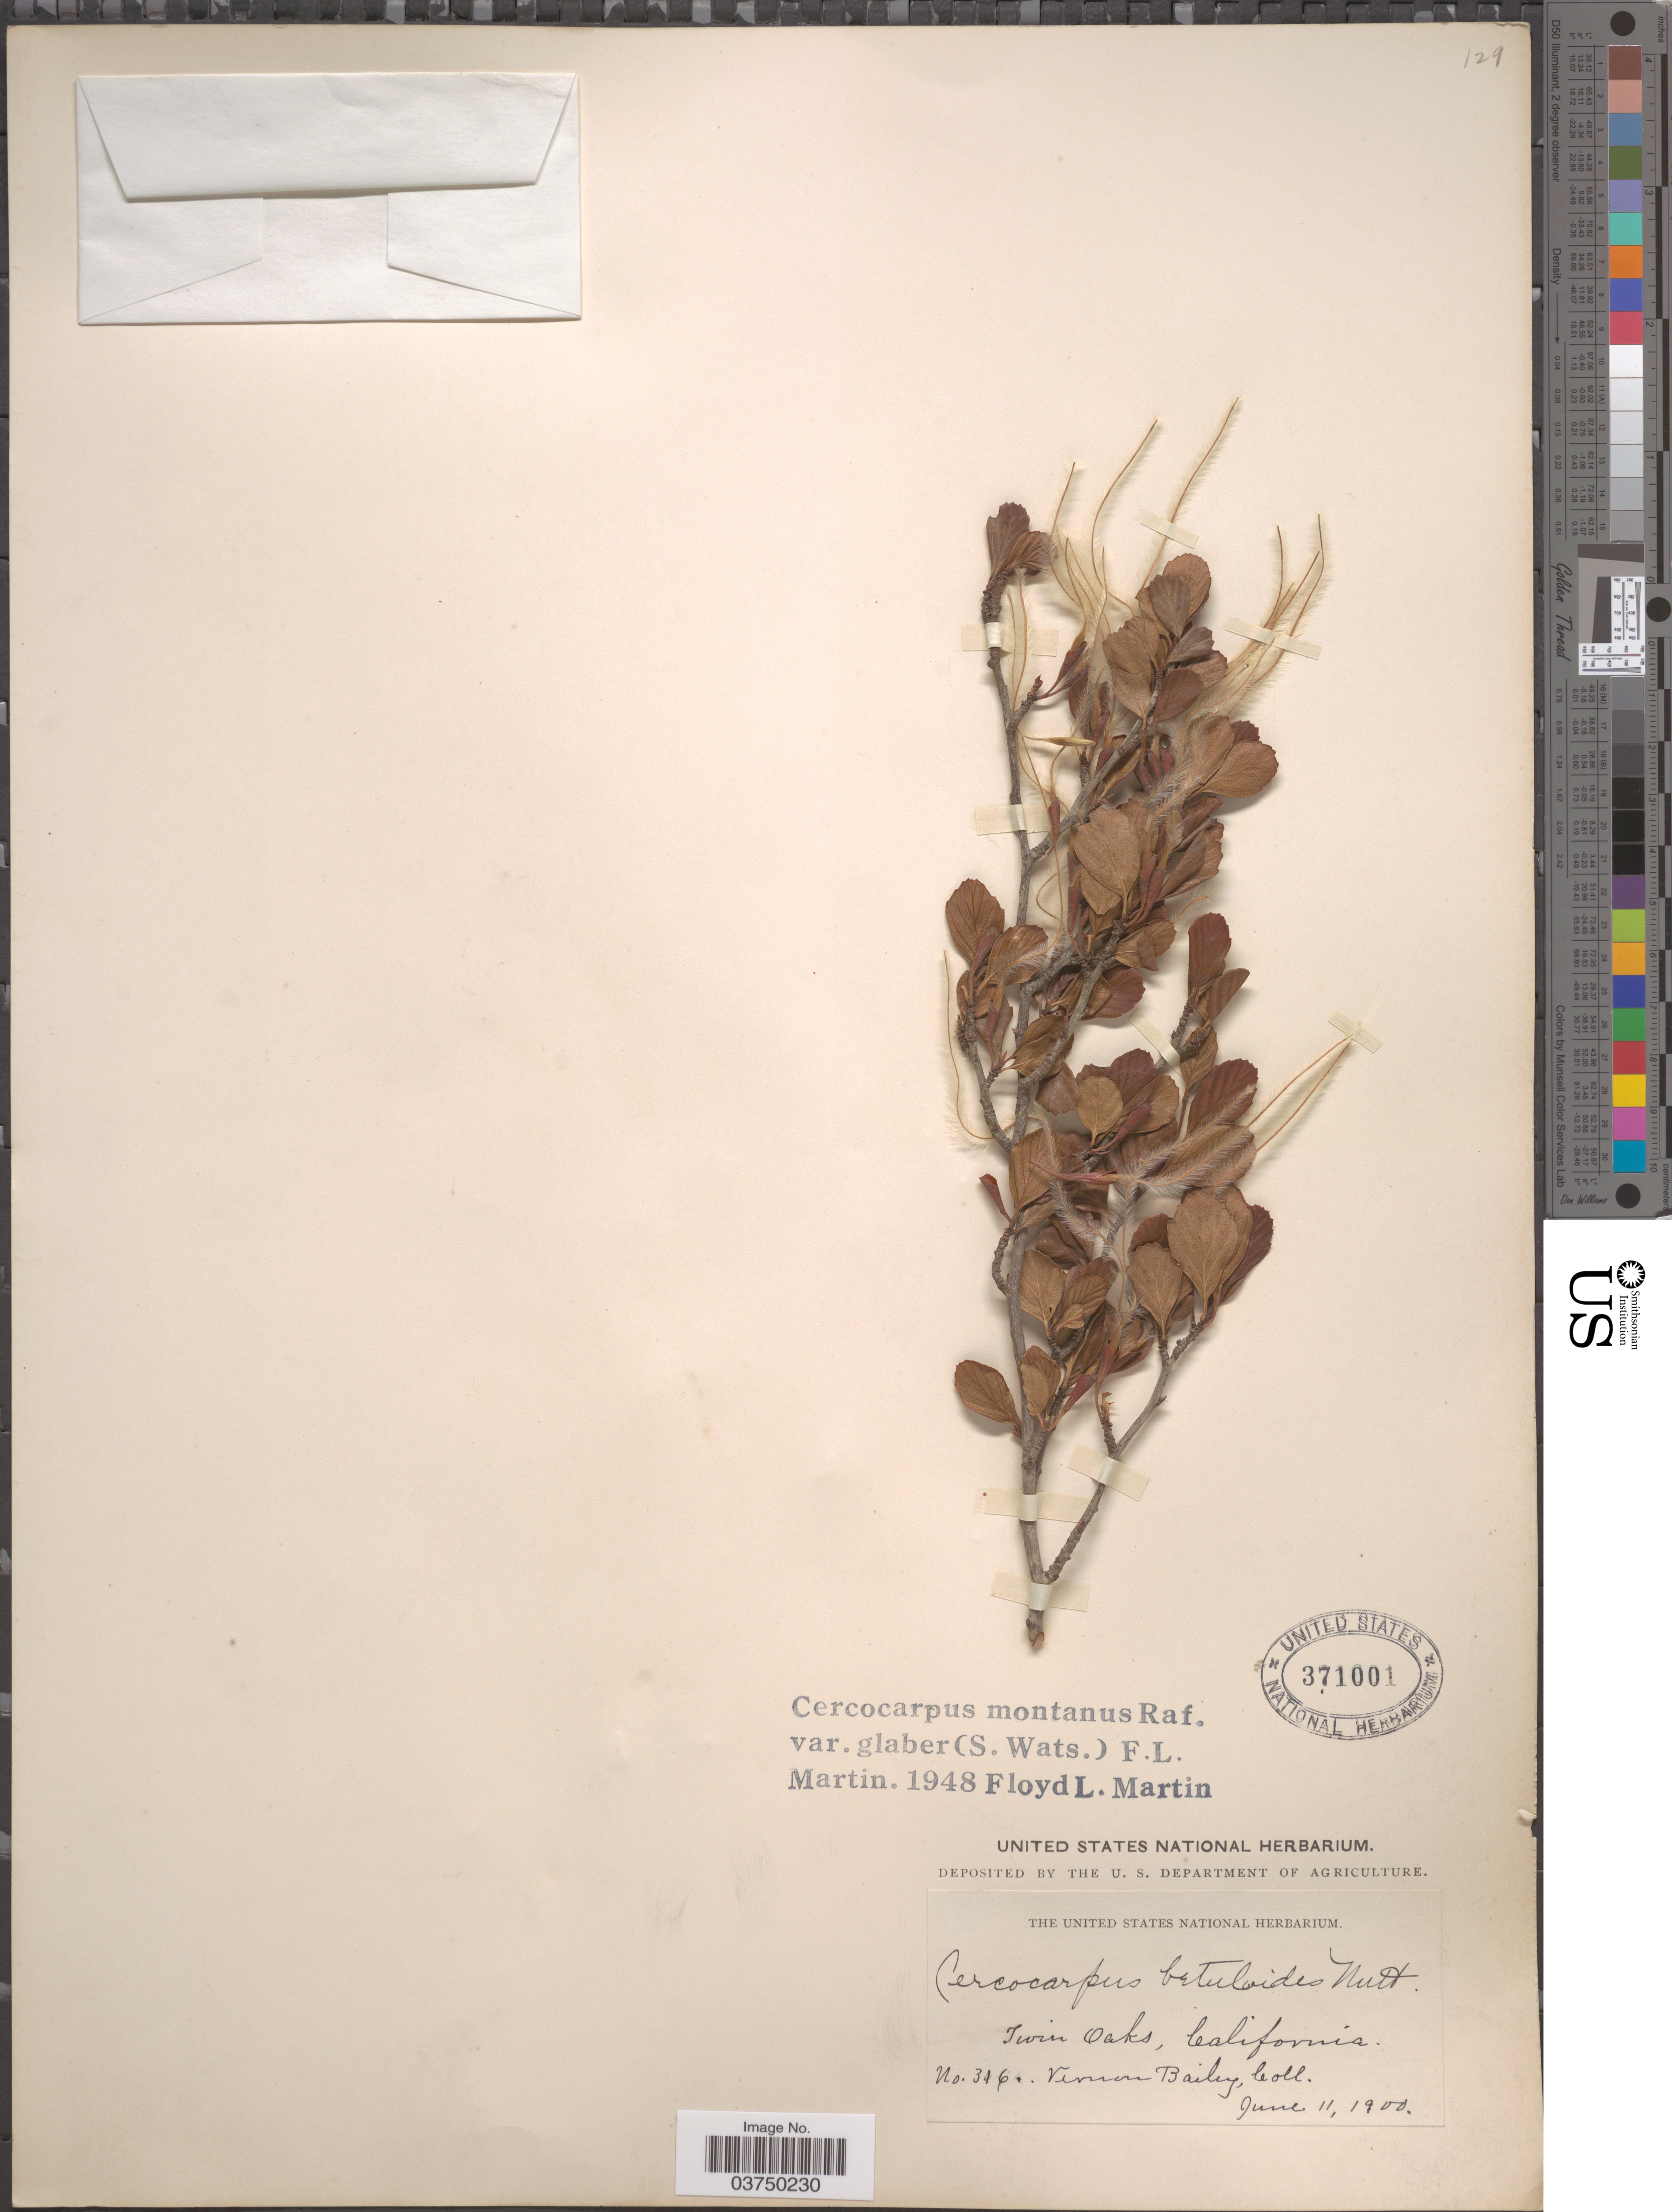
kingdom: Plantae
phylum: Tracheophyta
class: Magnoliopsida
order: Rosales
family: Rosaceae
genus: Cercocarpus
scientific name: Cercocarpus montanus var. glaber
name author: (S. Watson) F.L. Martin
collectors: V. O. Bailey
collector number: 346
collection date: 1900-06-11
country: United States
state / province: California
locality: Twin Oaks.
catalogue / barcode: US 371001